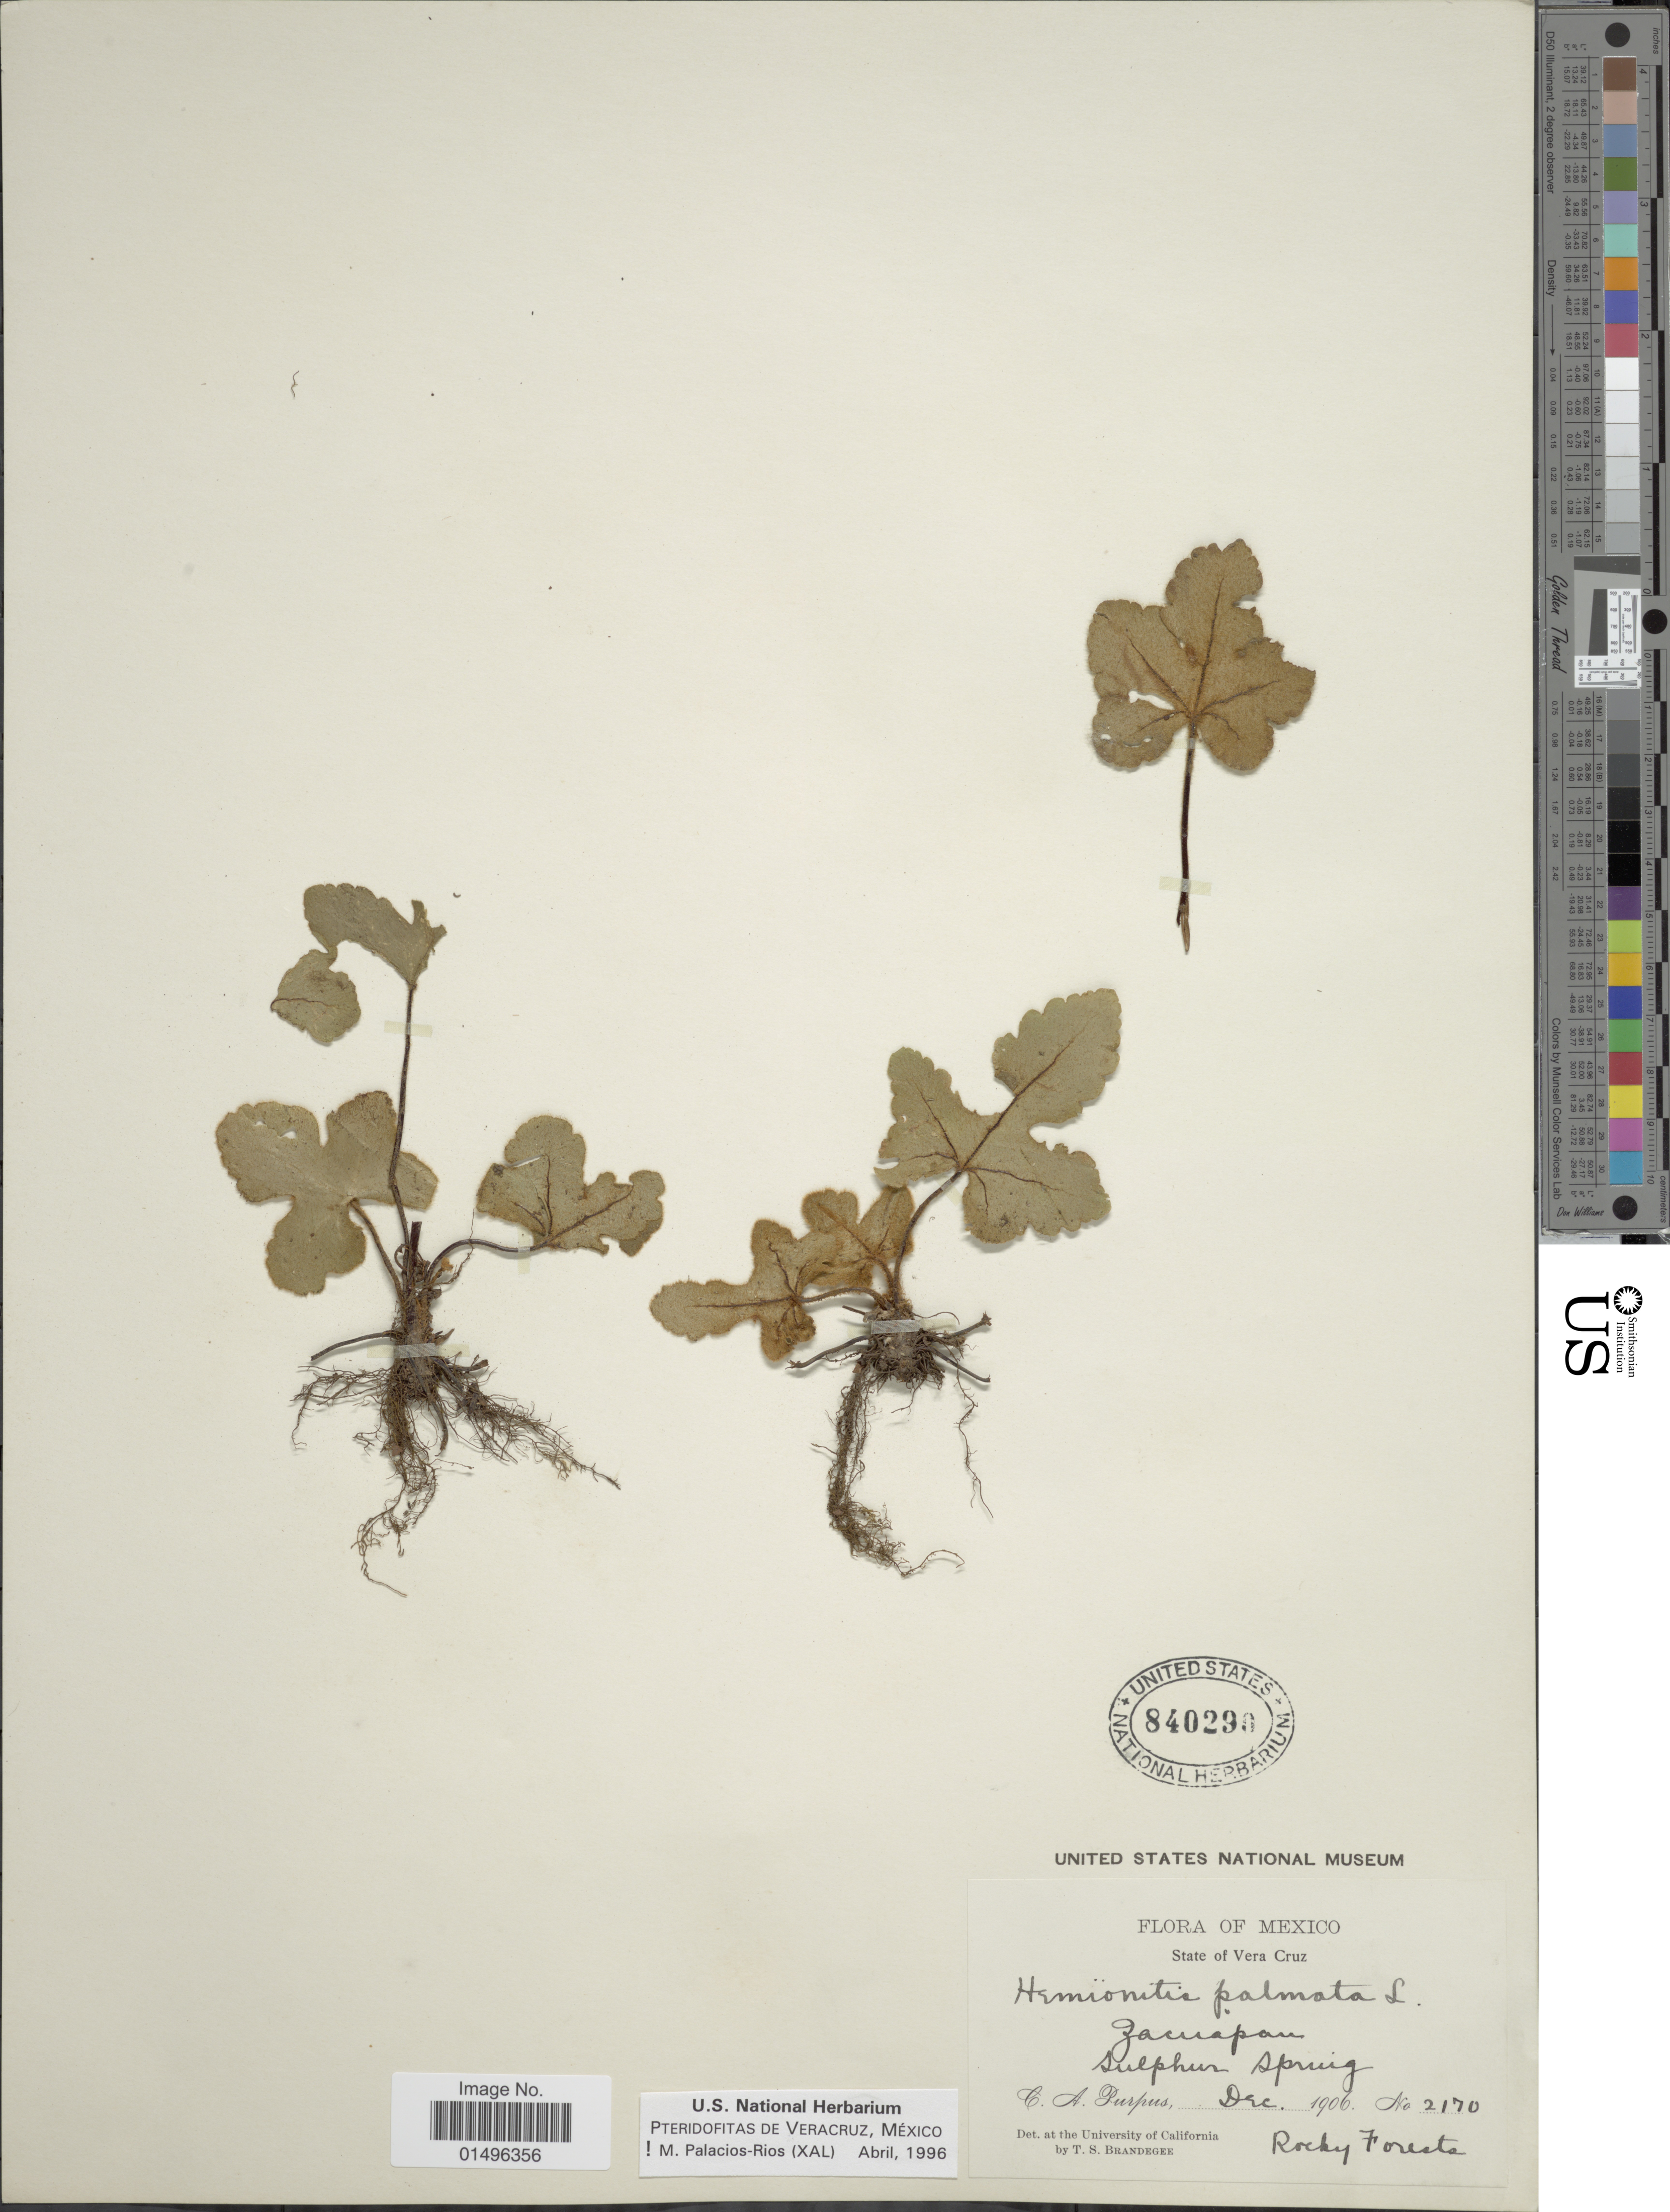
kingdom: Plantae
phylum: Tracheophyta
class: Polypodiopsida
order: Polypodiales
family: Pteridaceae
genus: Hemionitis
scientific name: Hemionitis palmata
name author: L.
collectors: C. A. Purpus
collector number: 2170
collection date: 1906-12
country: Mexico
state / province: Veracruz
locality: Mexico, Zacuapan, Sulphur Spring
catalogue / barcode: US 840290